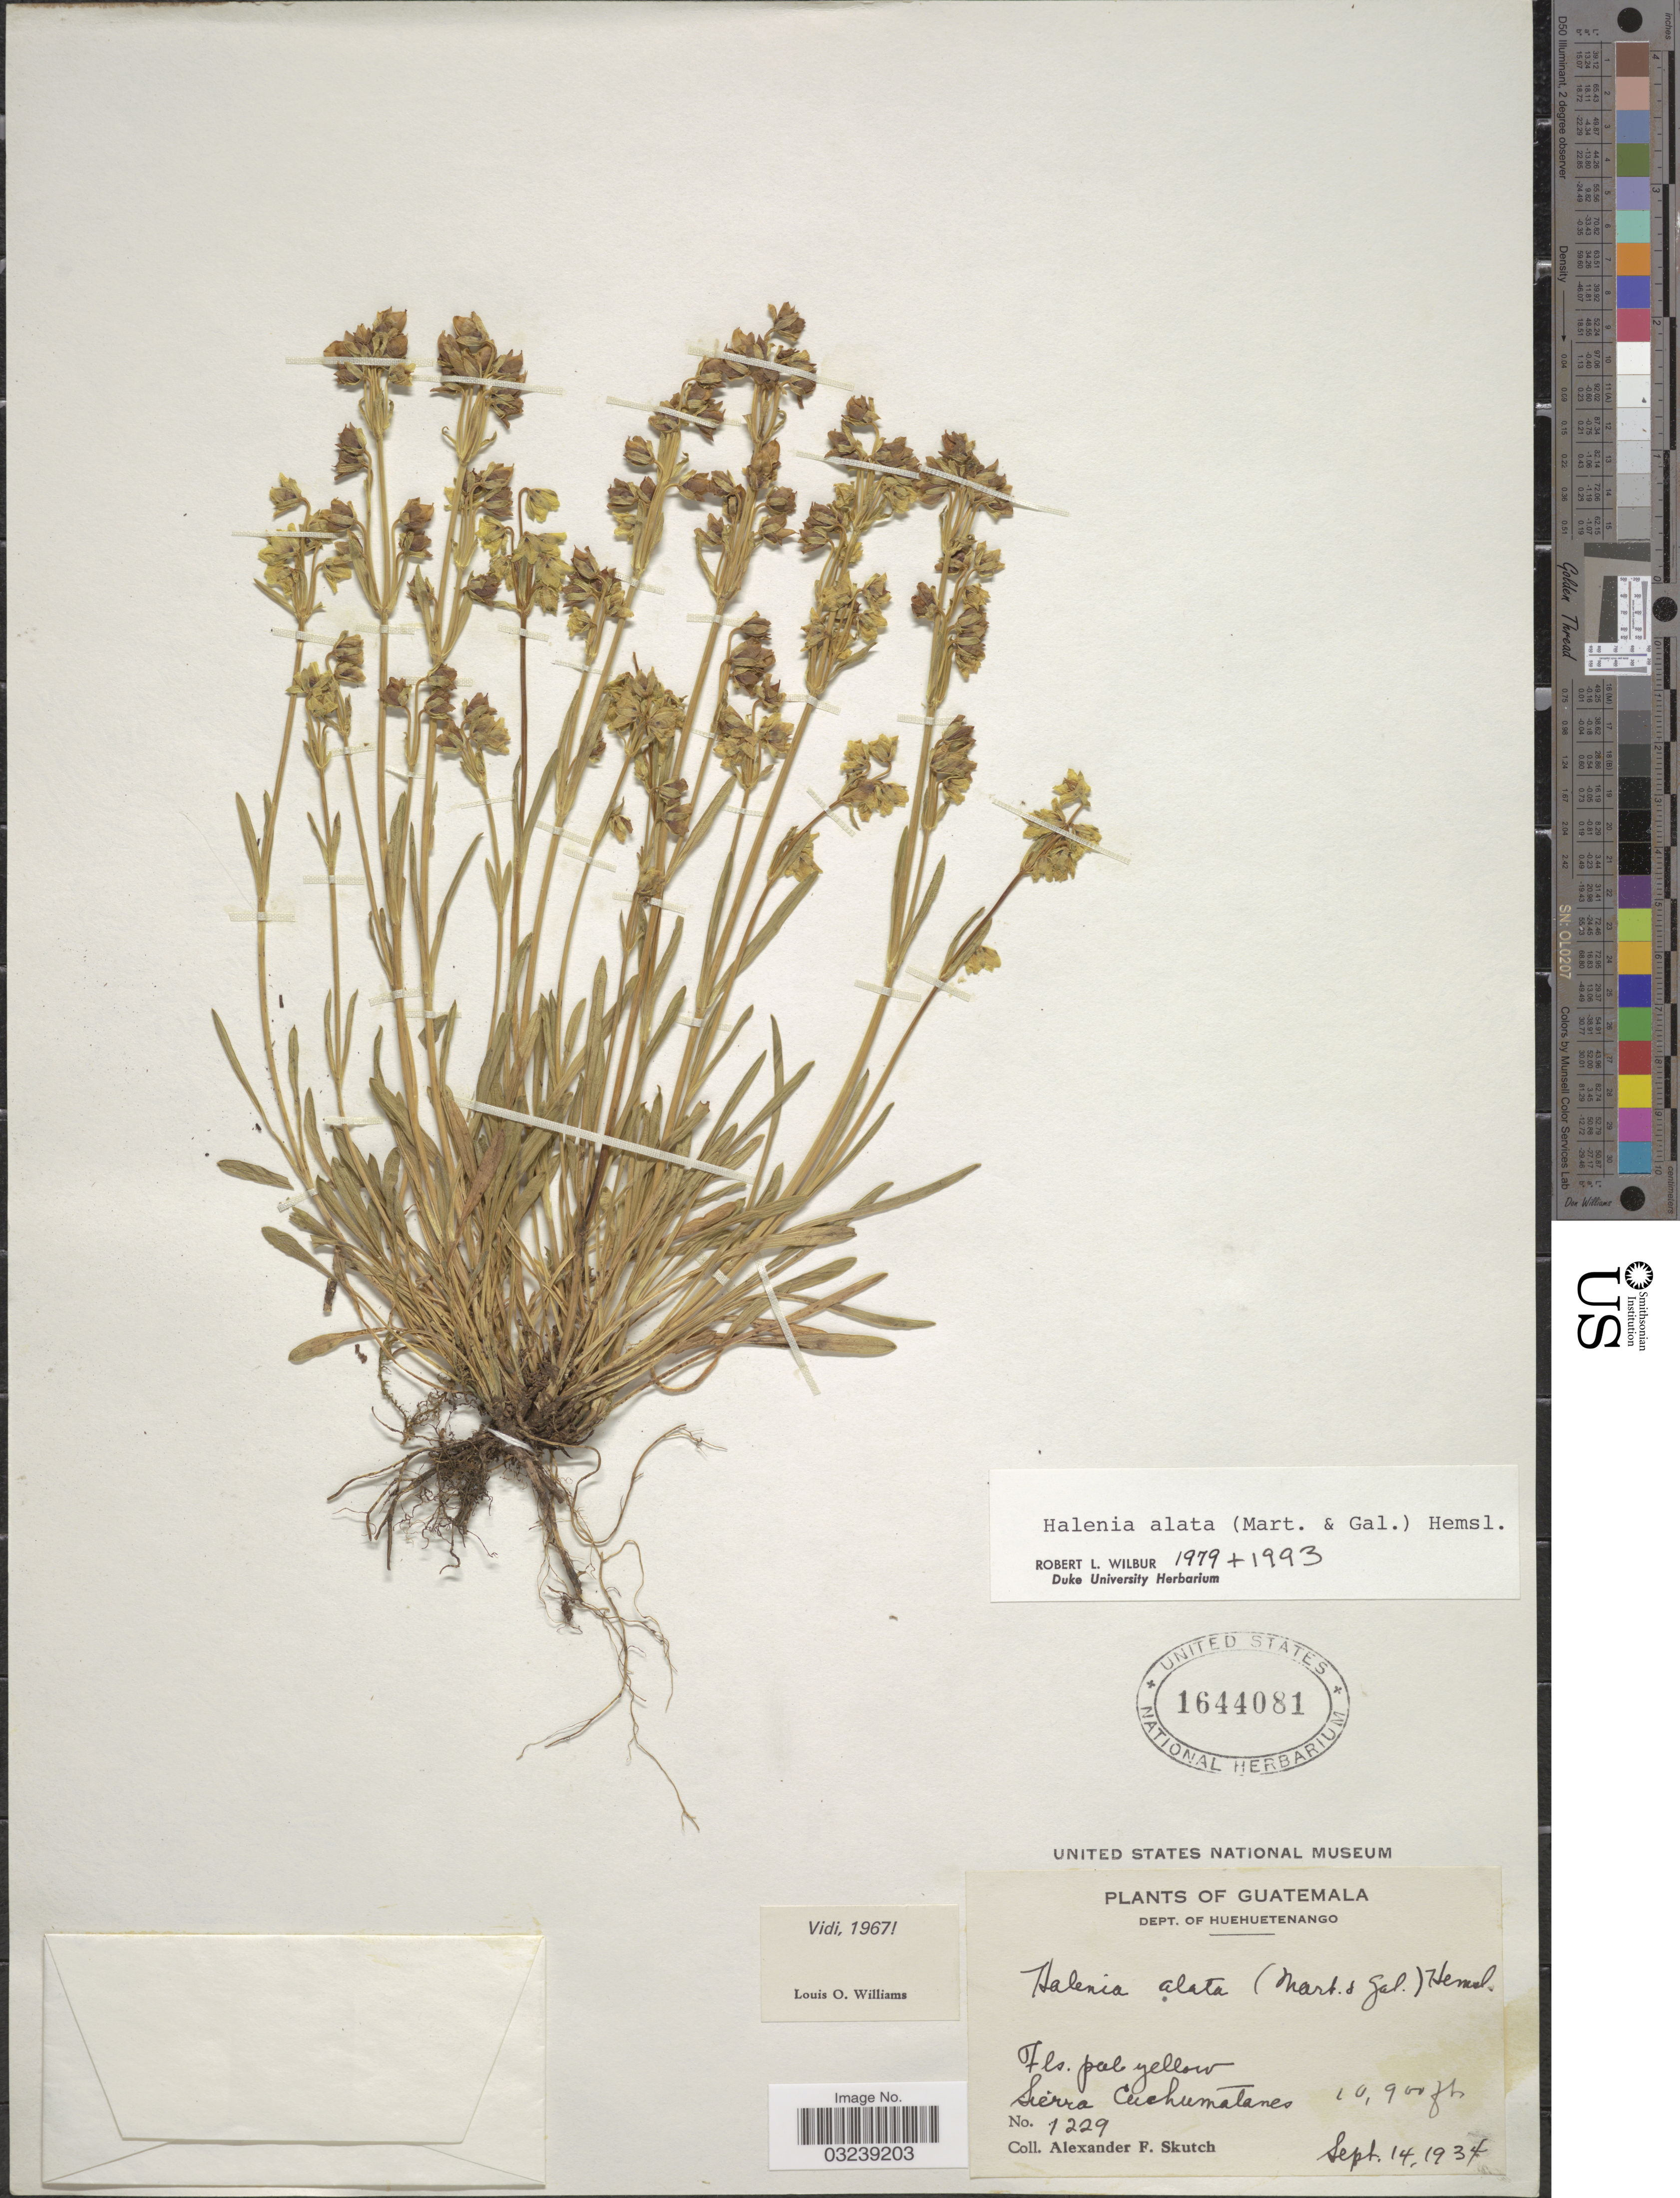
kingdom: Plantae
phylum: Tracheophyta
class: Magnoliopsida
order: Gentianales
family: Gentianaceae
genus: Halenia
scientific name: Halenia alata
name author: (M. Martens & Galeotti) Hemsl.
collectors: A. F. Skutch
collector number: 1229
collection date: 1934-09-14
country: Guatemala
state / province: Huehuetenango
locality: Dept. of Huehuetenango. Sierra Cuchumatanes.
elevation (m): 3322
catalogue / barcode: US 1644081